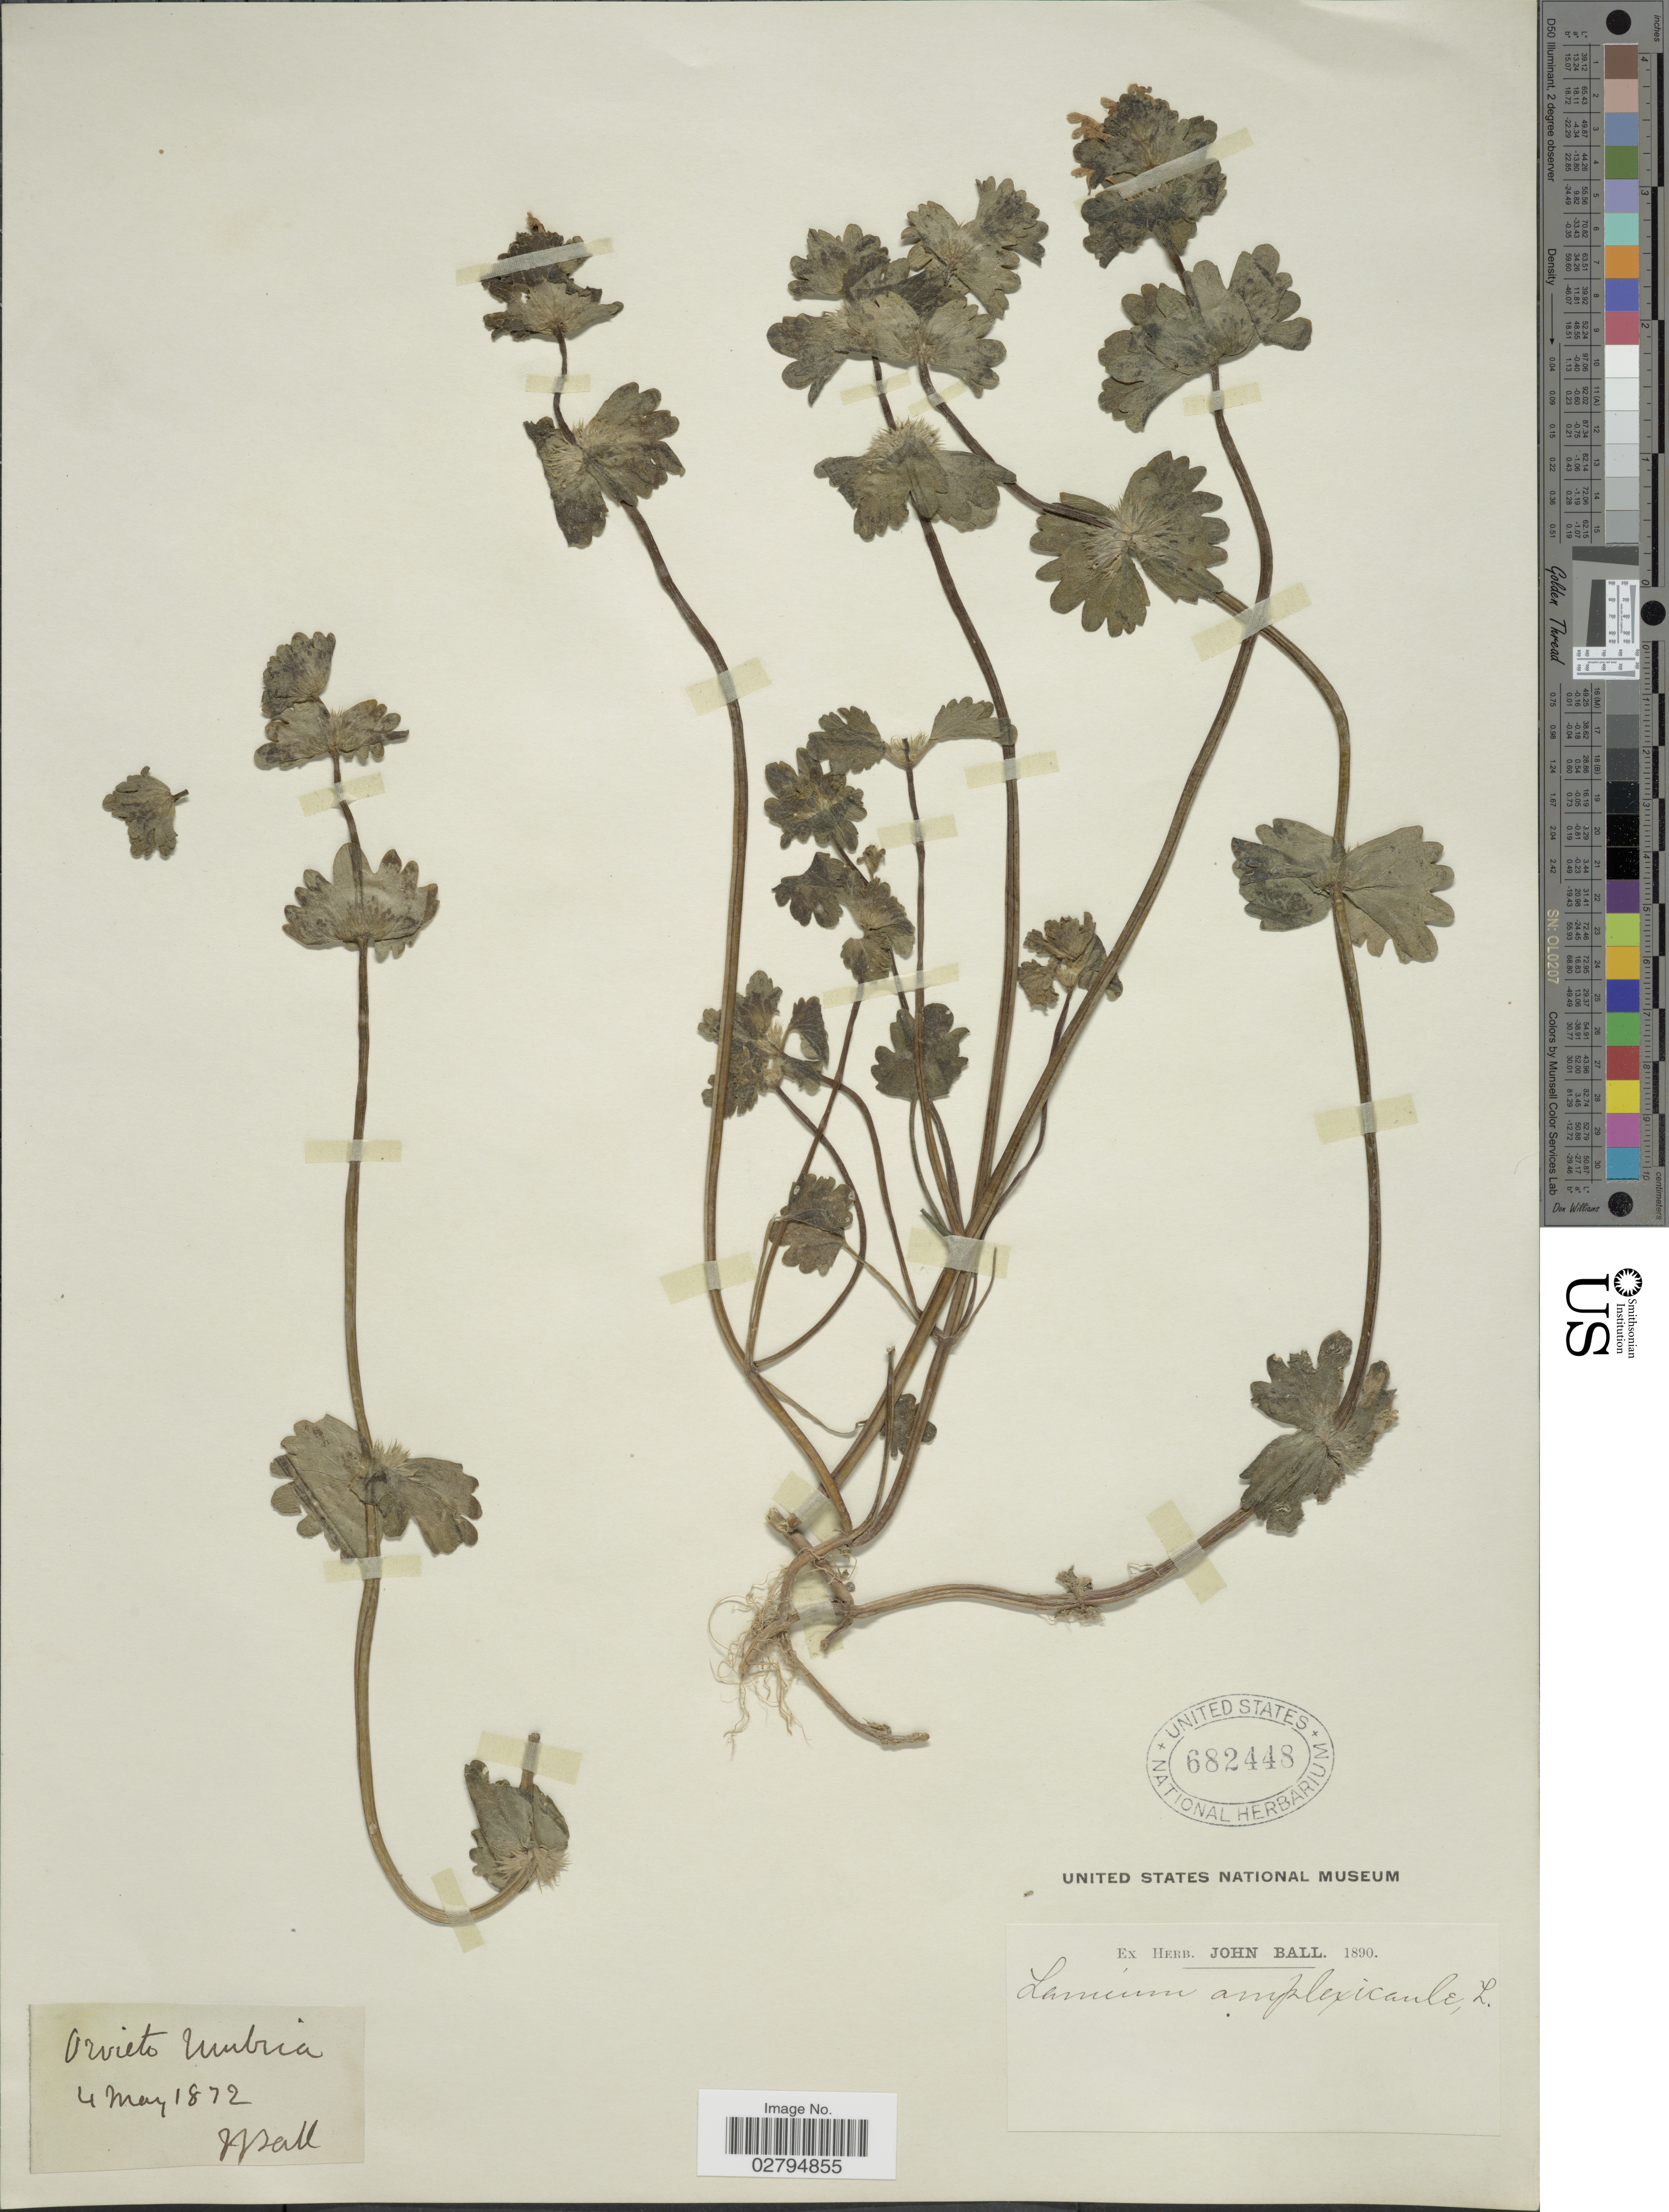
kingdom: Plantae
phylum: Tracheophyta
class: Magnoliopsida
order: Lamiales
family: Lamiaceae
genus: Lamium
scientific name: Lamium amplexicaule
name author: L.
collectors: J. Ball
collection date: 1872-05-04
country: Italy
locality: Orvieto Umbria.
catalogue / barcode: US 682448